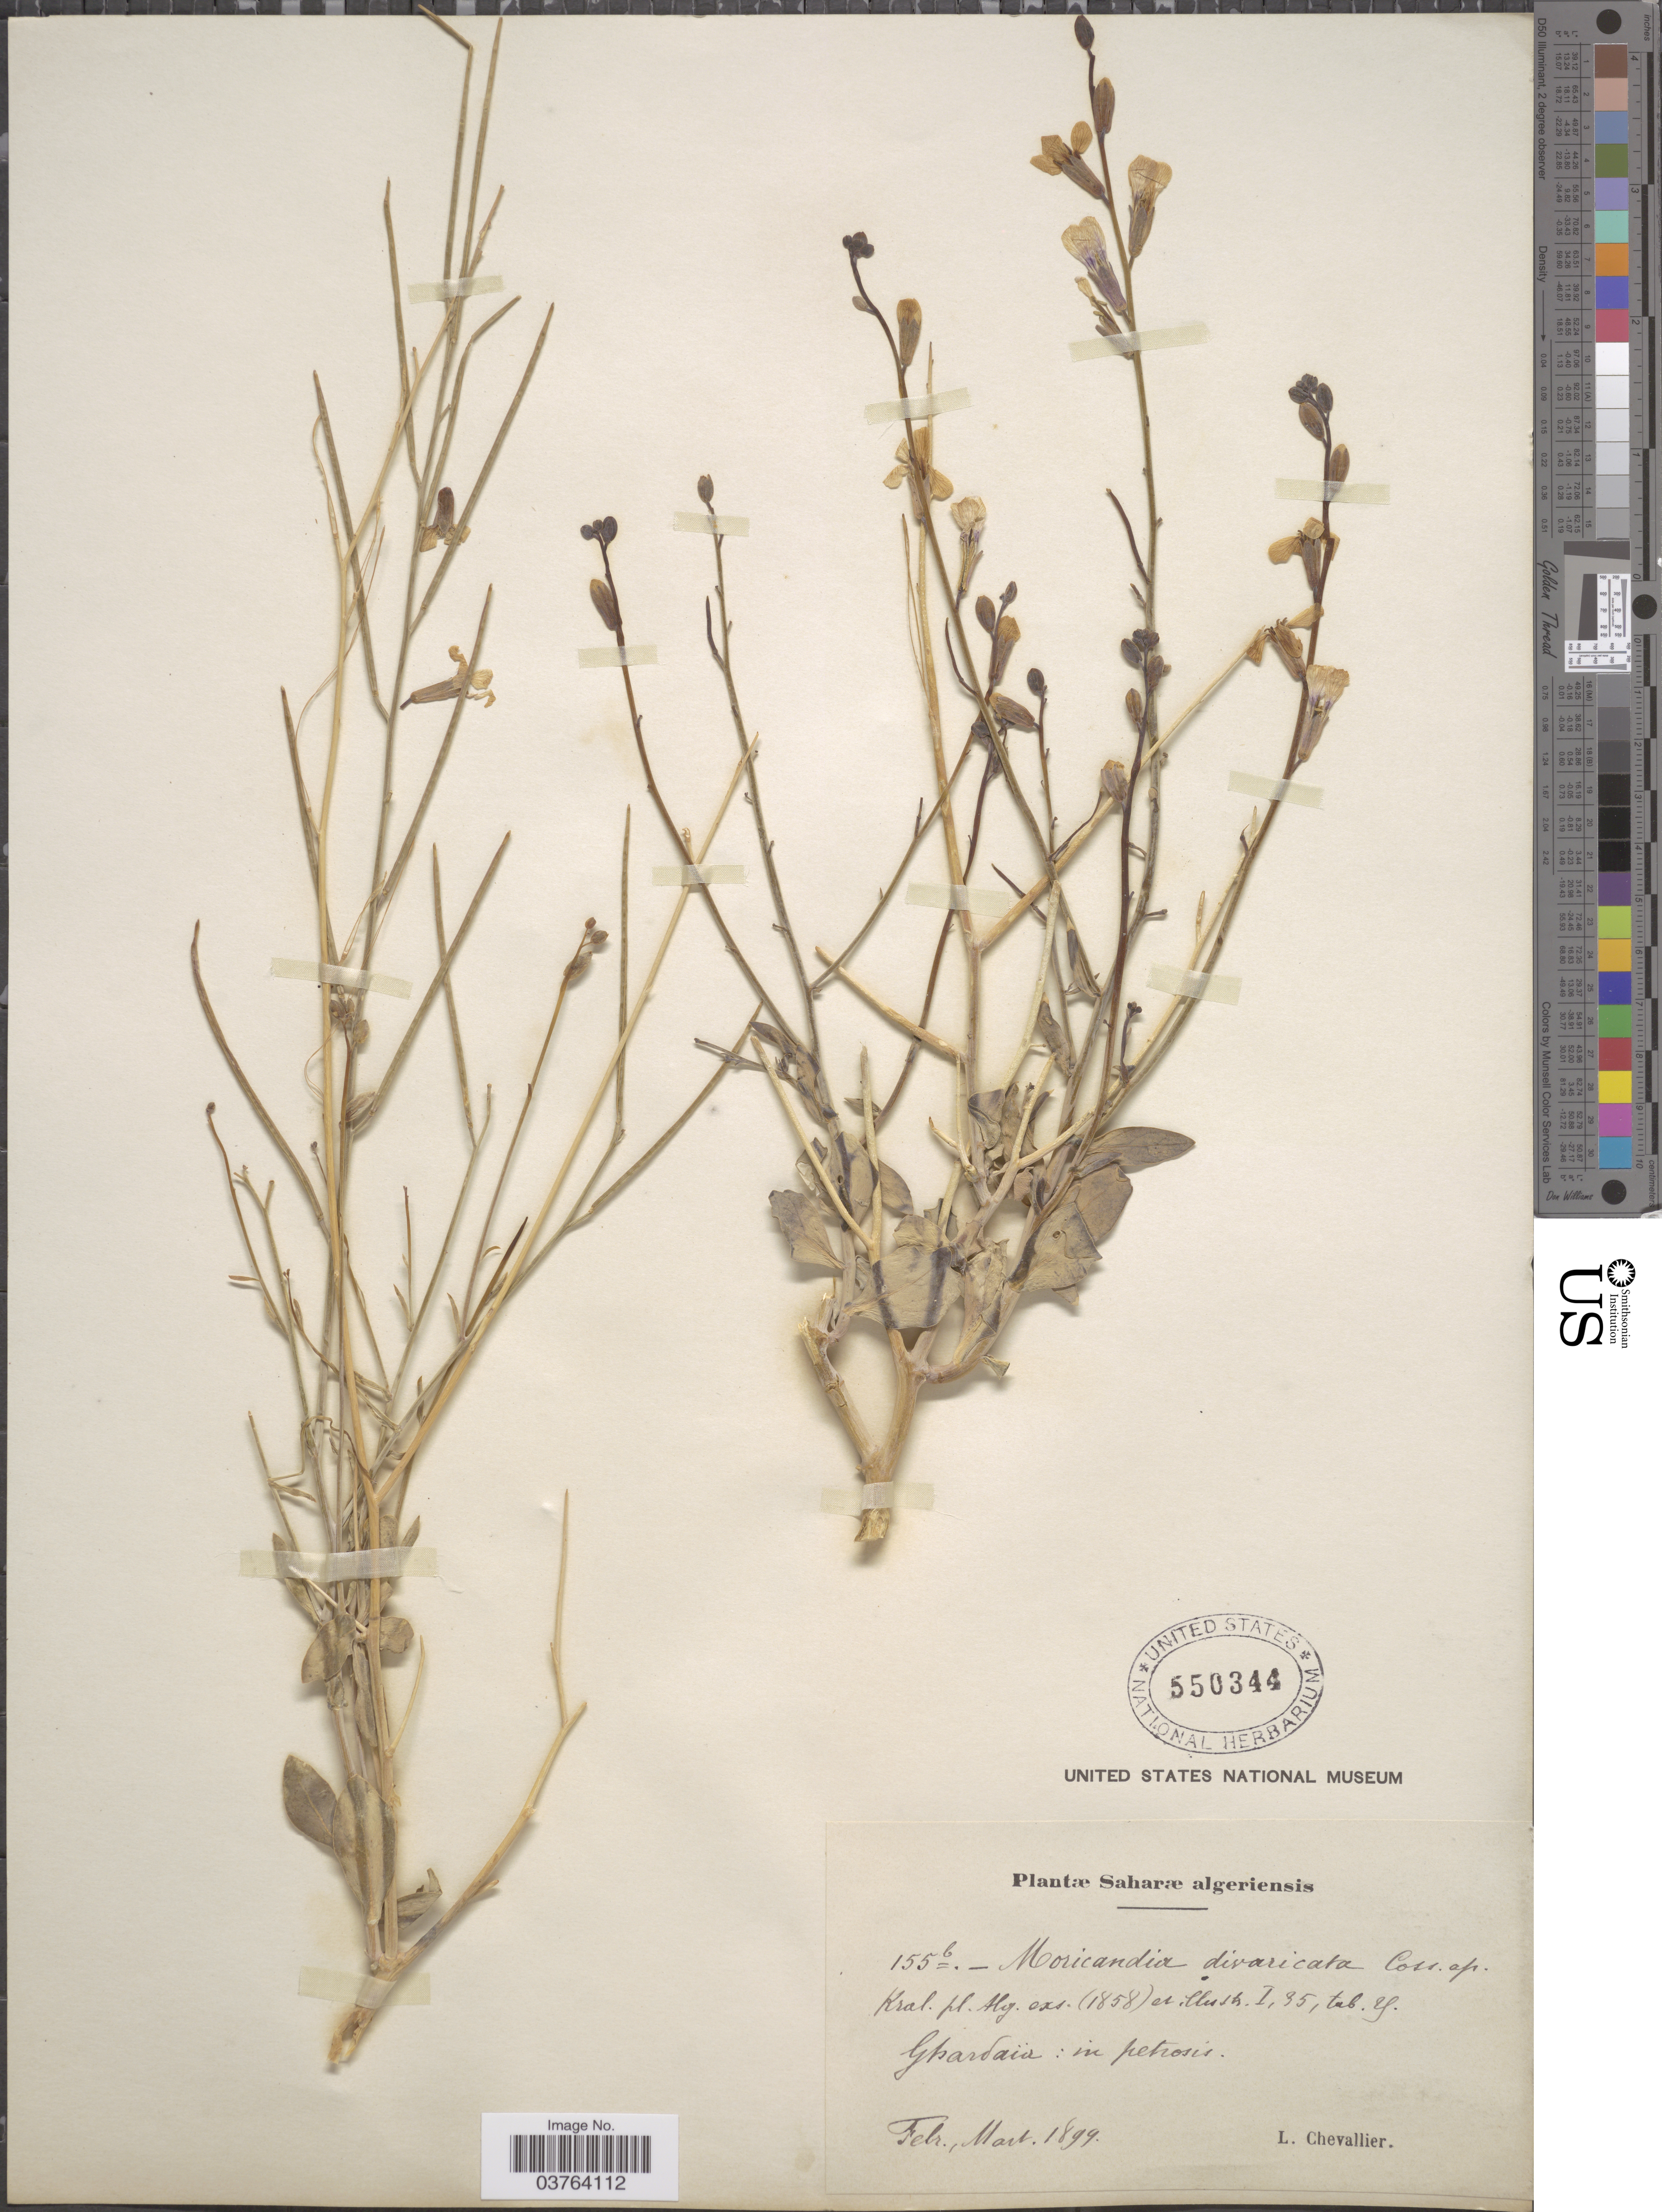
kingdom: Plantae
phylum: Tracheophyta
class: Magnoliopsida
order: Brassicales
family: Brassicaceae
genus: Moricandia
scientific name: Moricandia divaricata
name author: Coss.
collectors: L. Chevallier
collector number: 155b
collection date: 1899-02/1899-03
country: Algeria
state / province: Ghardaïa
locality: Saharæ algeriensis.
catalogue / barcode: US 550344